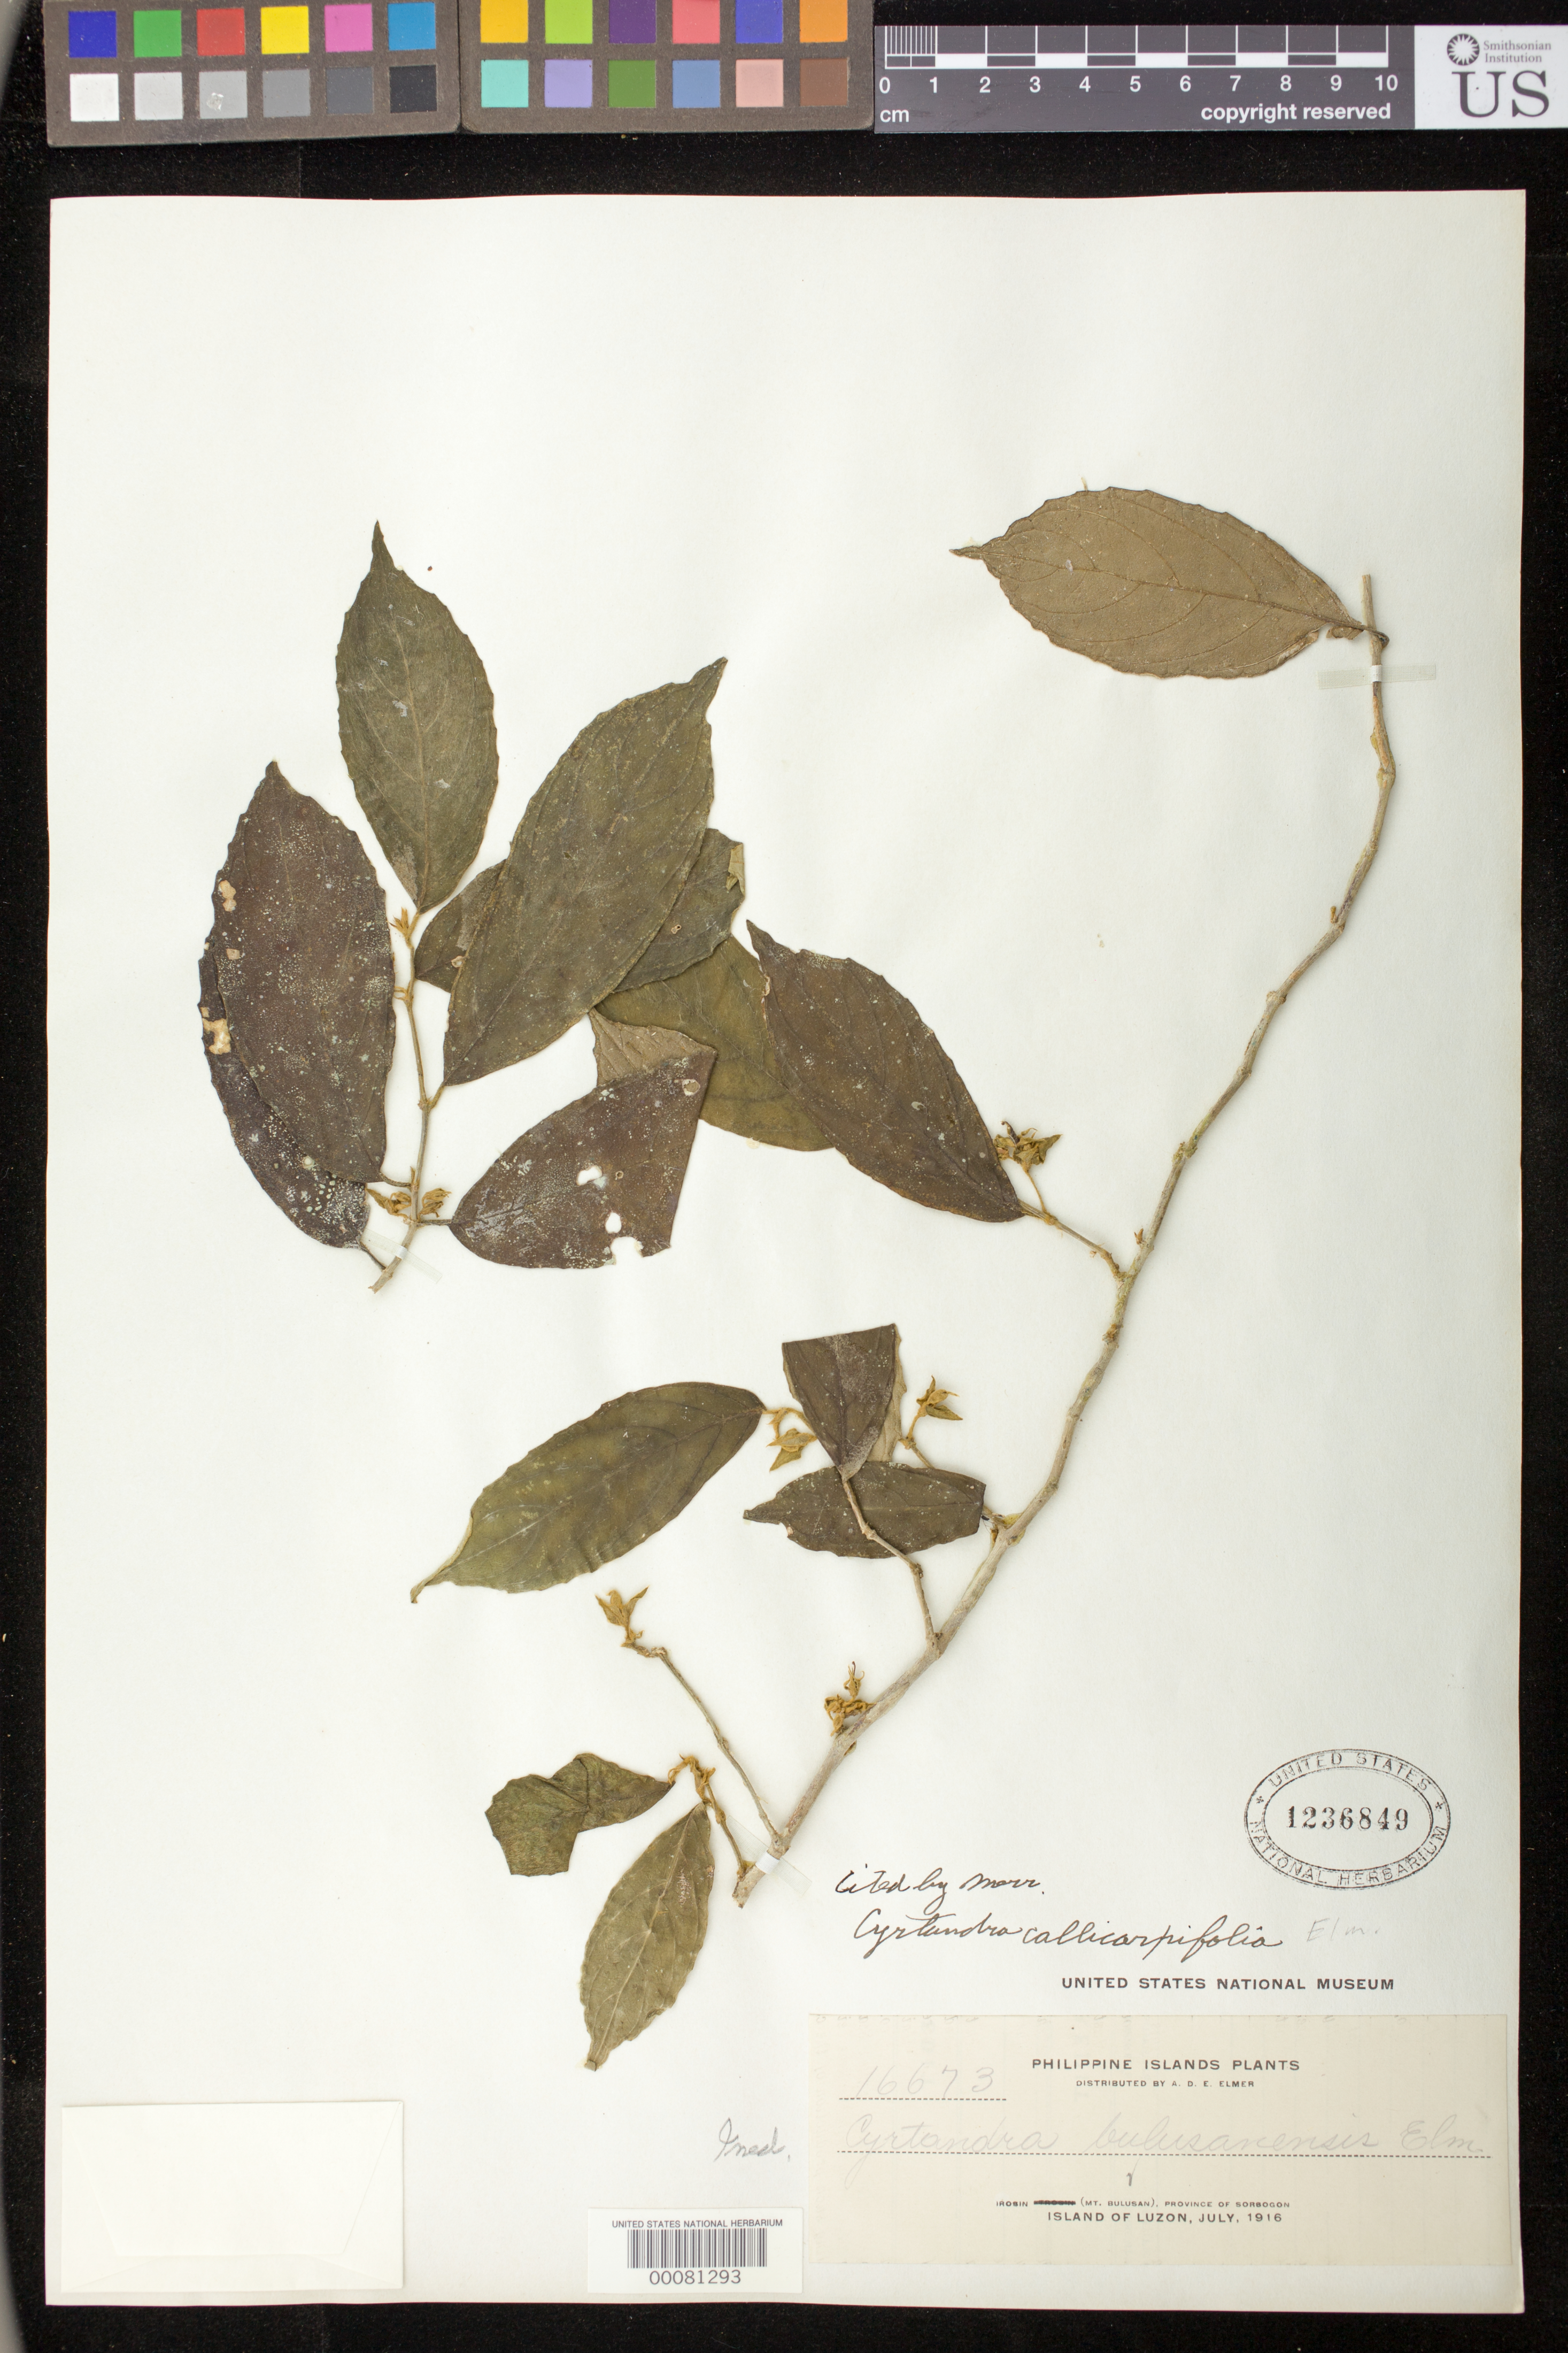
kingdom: Plantae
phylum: Tracheophyta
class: Magnoliopsida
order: Lamiales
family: Gesneriaceae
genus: Cyrtandra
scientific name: Cyrtandra maesifolia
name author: Elmer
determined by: Skog, Laurence E.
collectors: A. D. E. Elmer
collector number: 16673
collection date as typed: Jul 1916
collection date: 1916-07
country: Philippines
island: Luzon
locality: Sorsogon, Irosin (mt bulusan)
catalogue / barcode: US 1236849